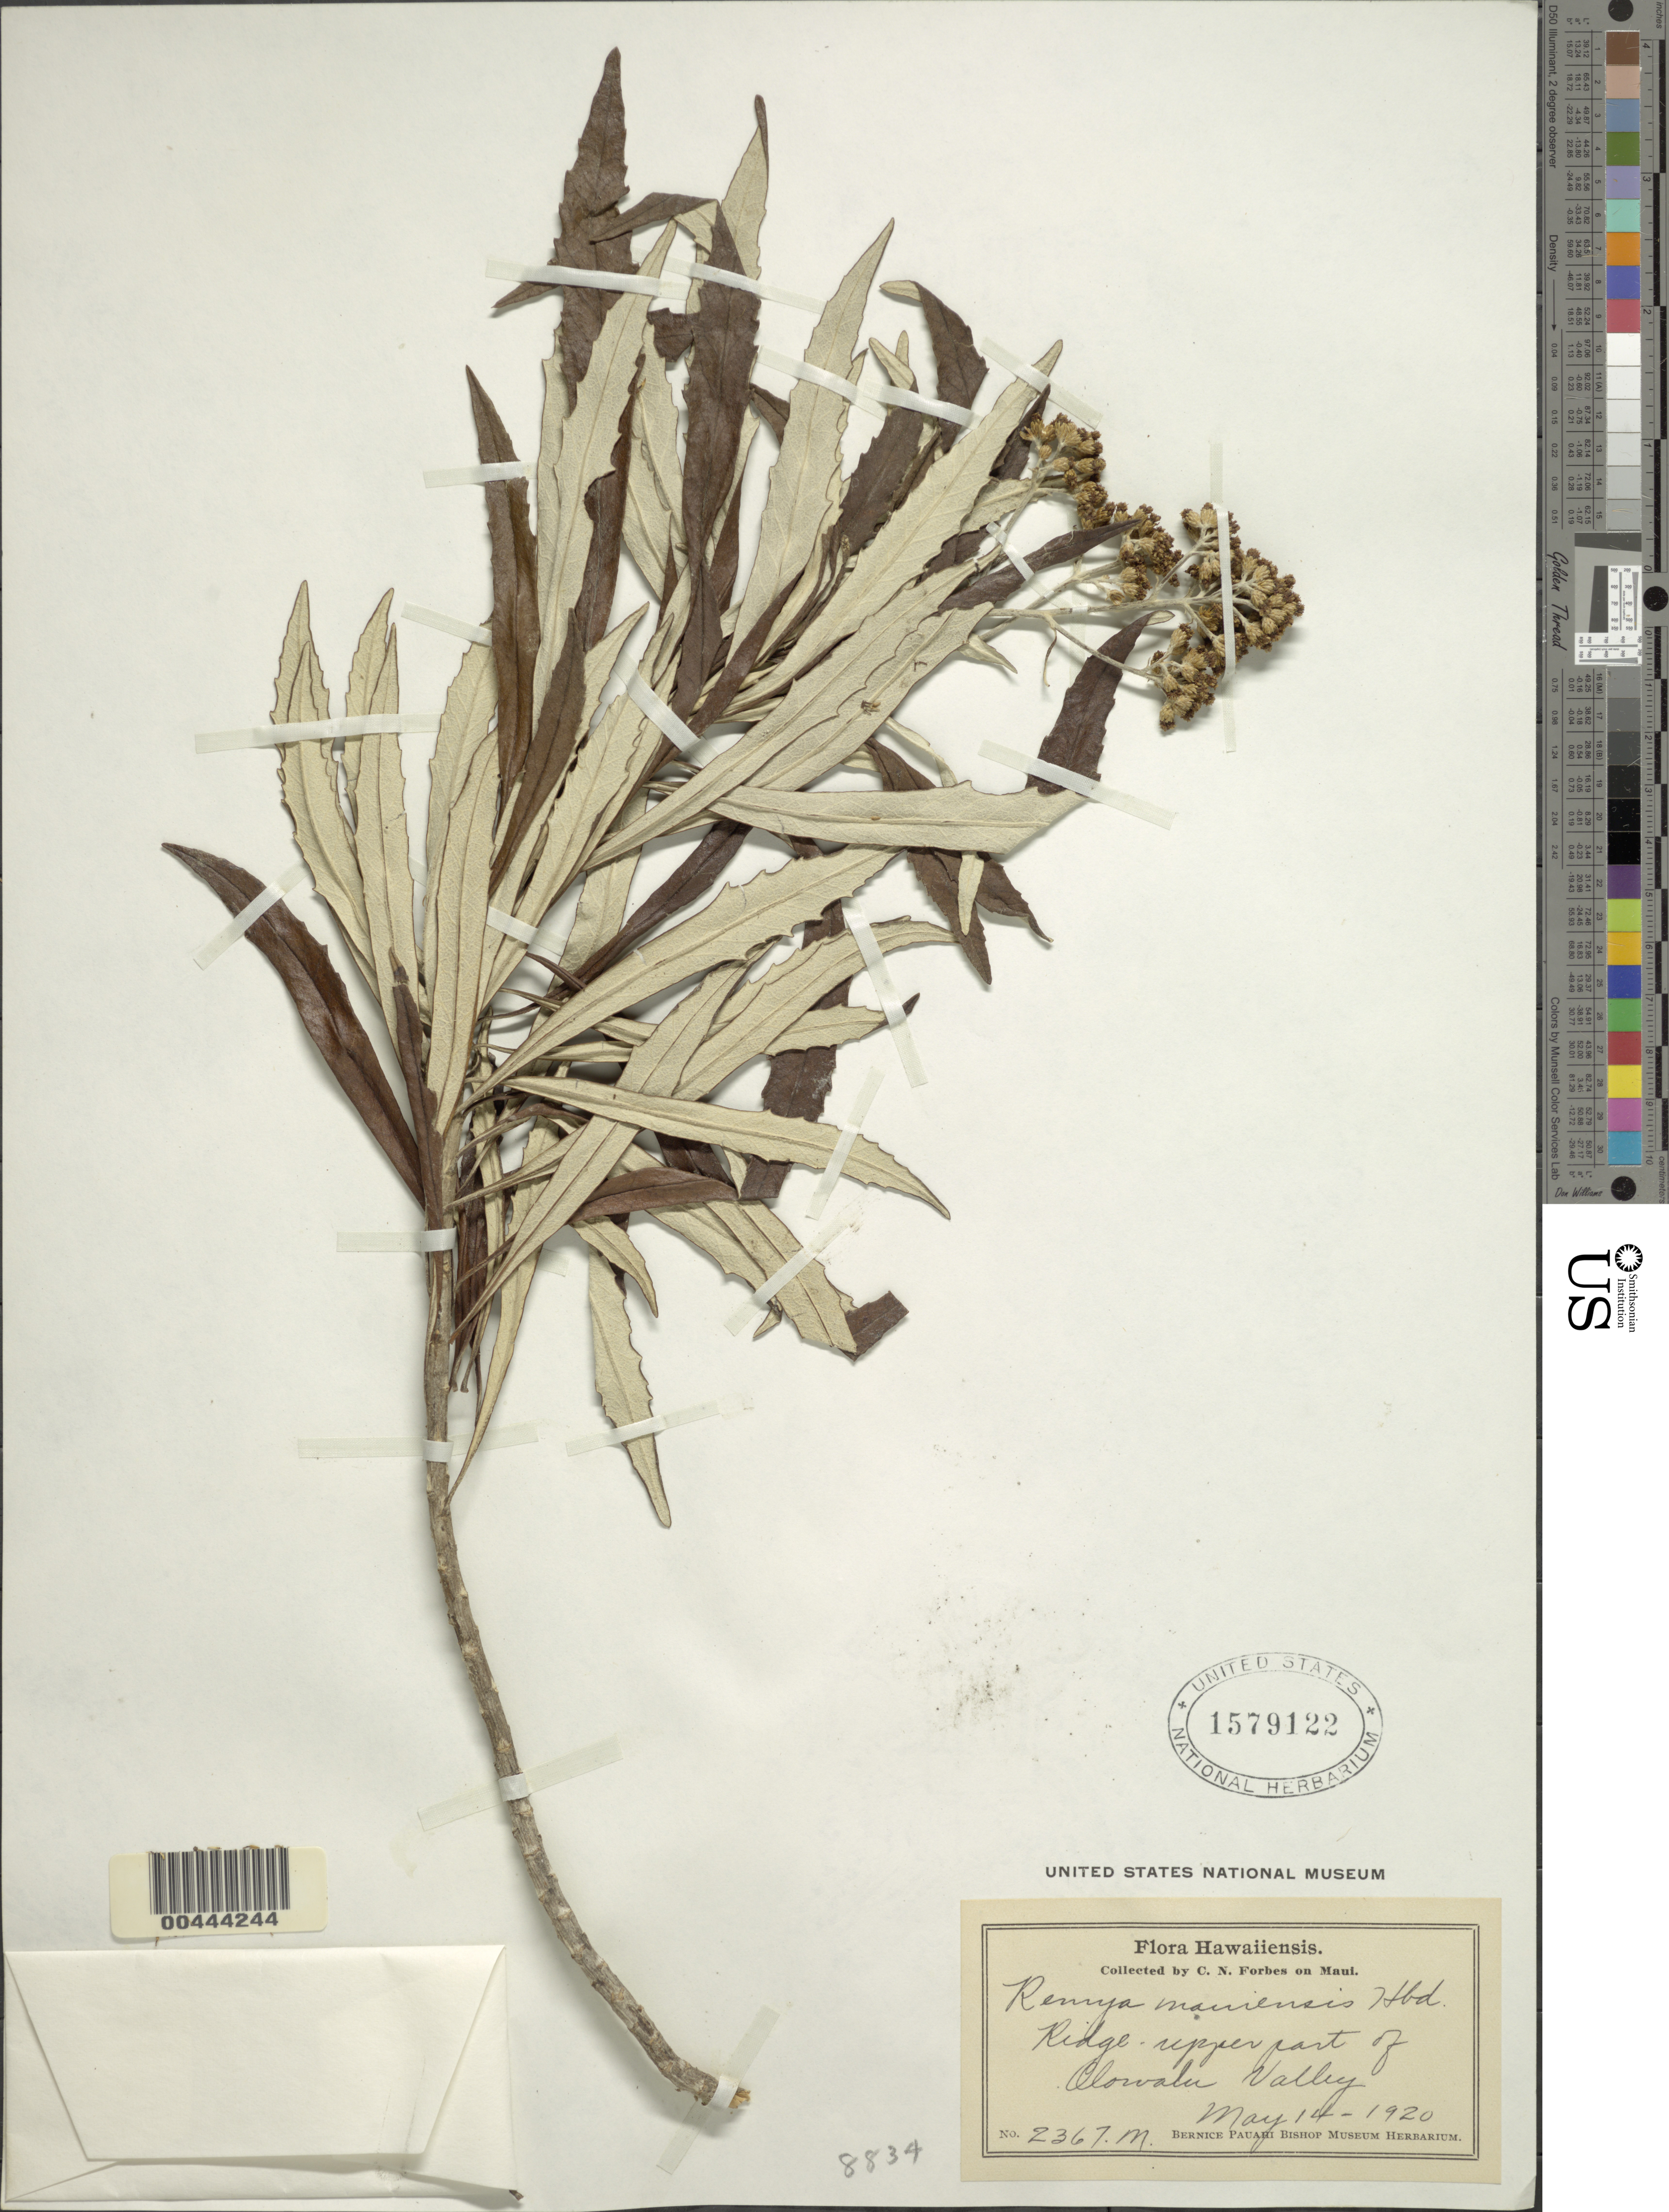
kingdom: Plantae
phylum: Tracheophyta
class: Magnoliopsida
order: Asterales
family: Asteraceae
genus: Remya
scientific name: Remya mauiensis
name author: Hillebr.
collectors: C. N. Forbes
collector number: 2367.M.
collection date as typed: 14 May 1920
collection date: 1920-05-14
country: United States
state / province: Hawaii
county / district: Maui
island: Maui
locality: Ridge - upper part of Olowalu Valley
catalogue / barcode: US 1579122